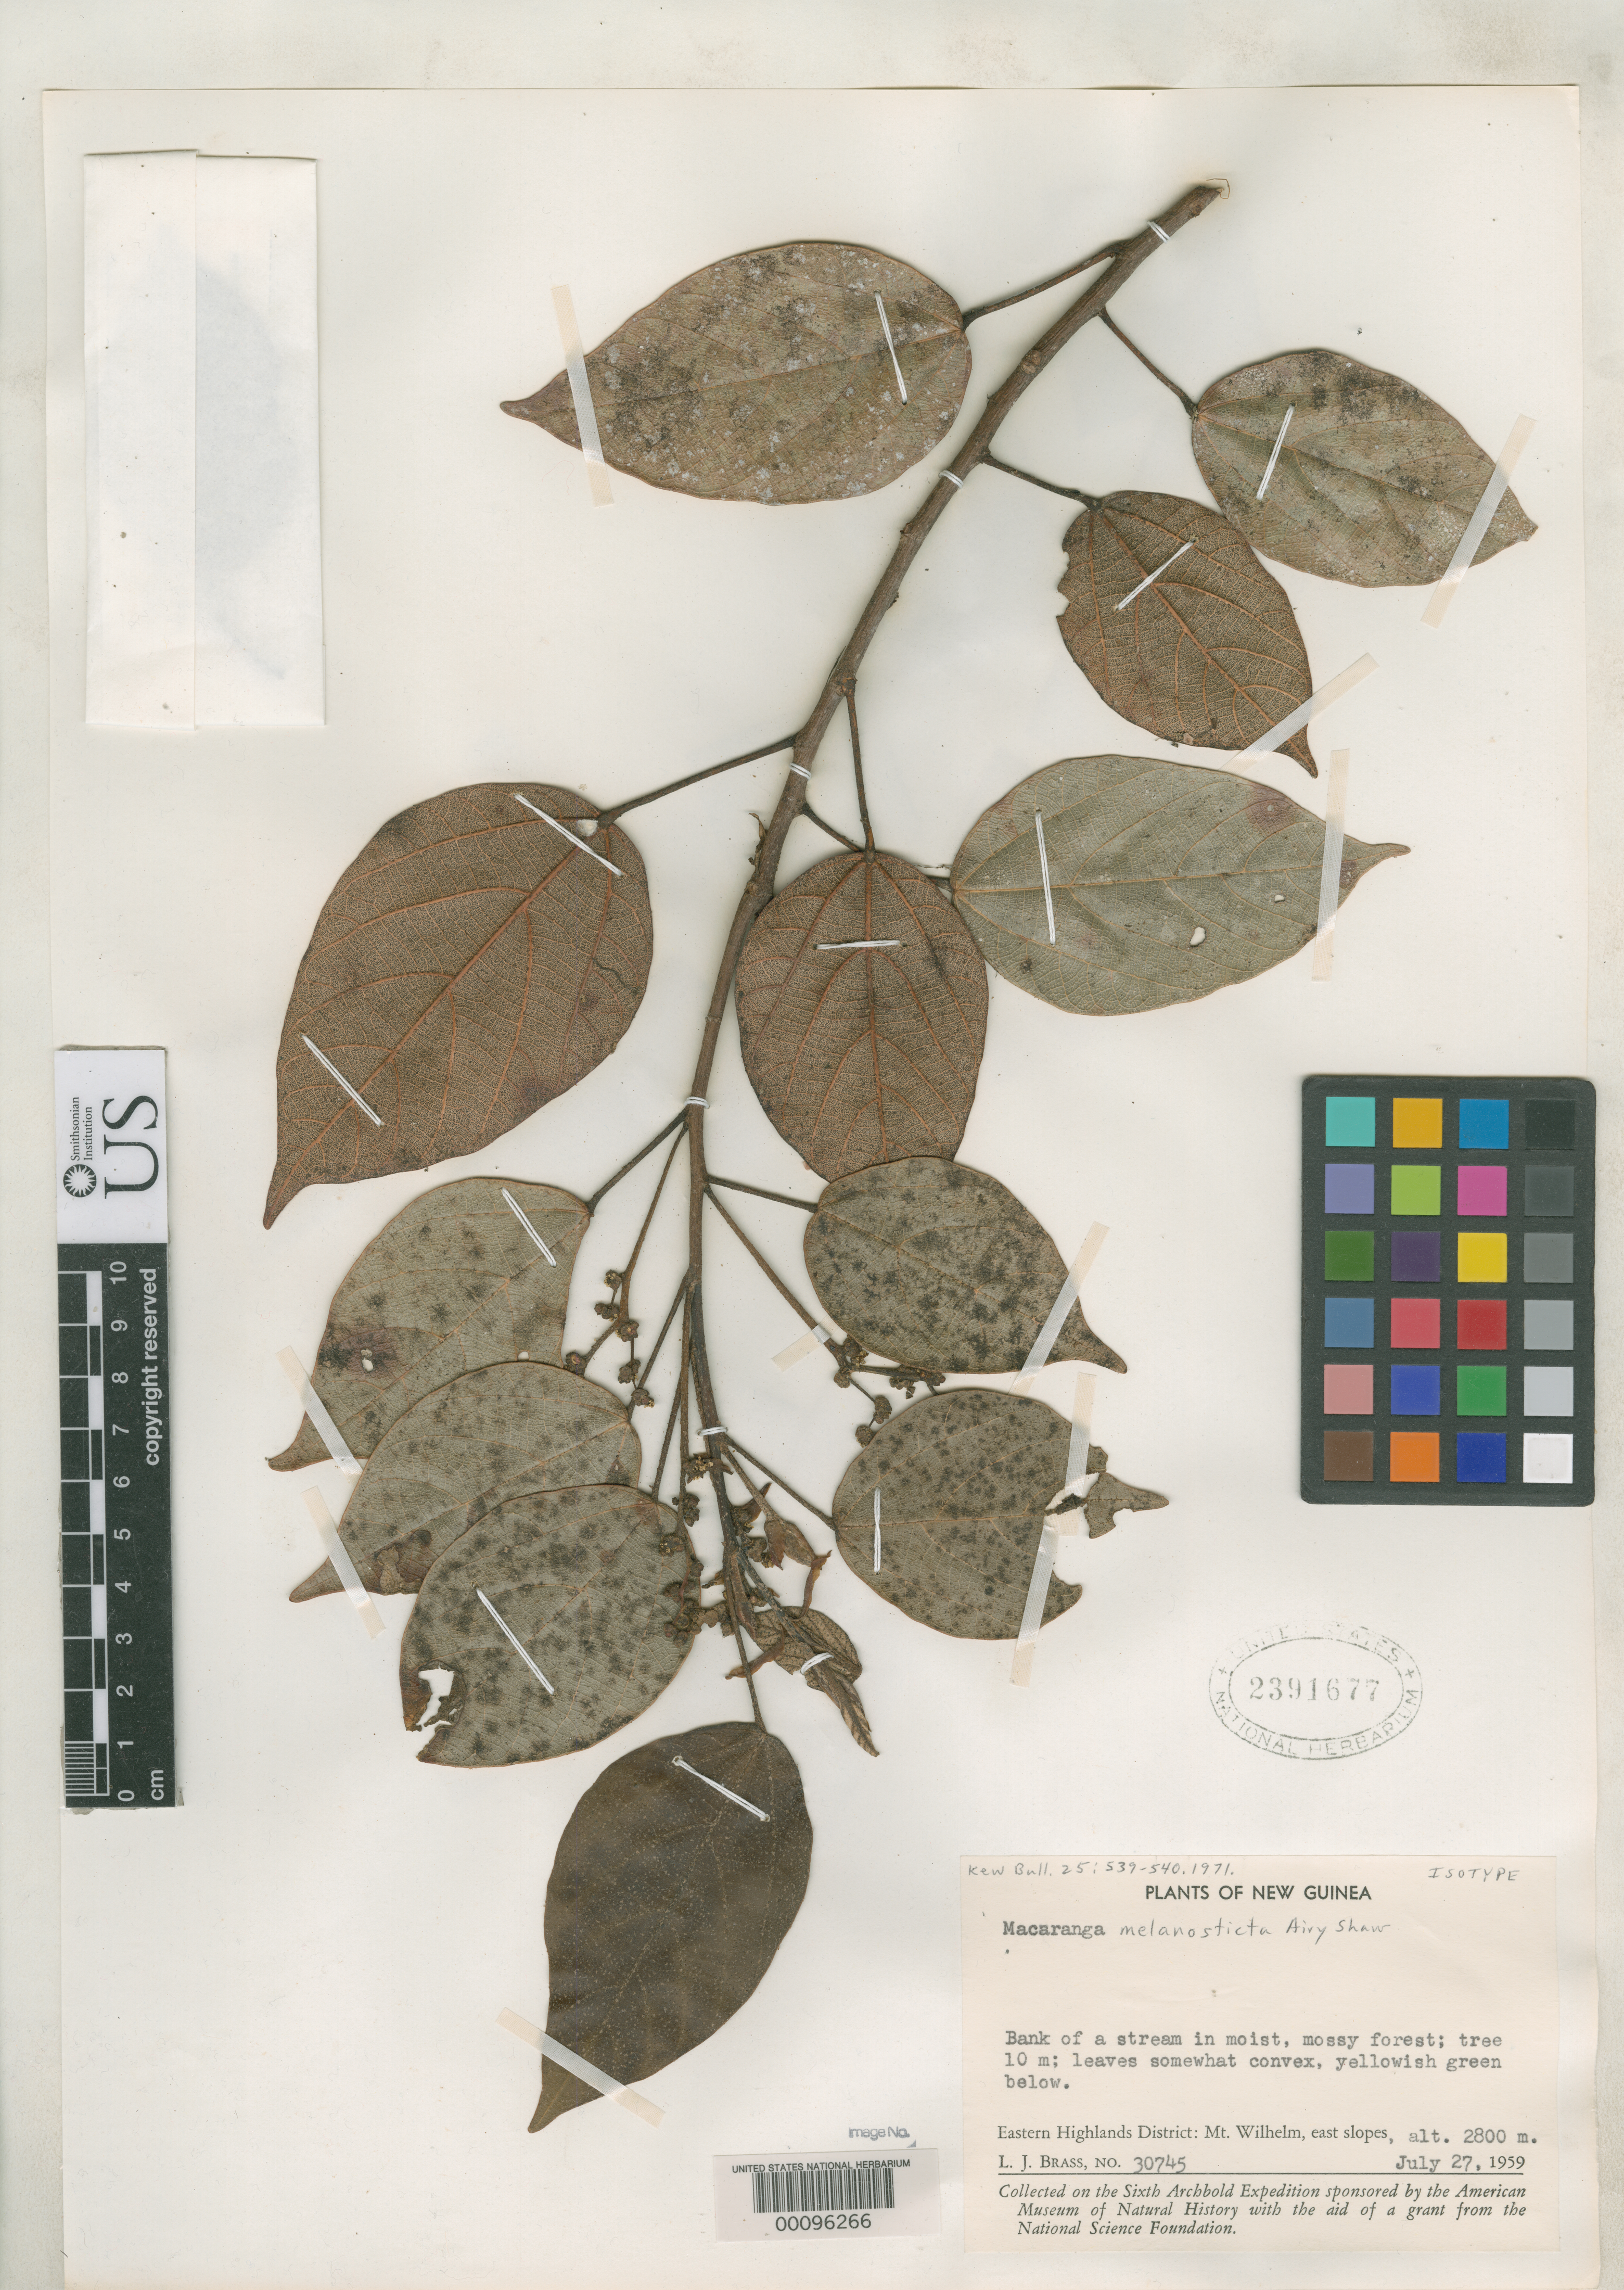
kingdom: Plantae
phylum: Tracheophyta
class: Magnoliopsida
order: Malpighiales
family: Euphorbiaceae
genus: Macaranga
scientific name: Macaranga melanosticta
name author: Airy Shaw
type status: Isotype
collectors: L. J. Brass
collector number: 30745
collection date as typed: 27 Jul 1959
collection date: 1959-07-27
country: Papua New Guinea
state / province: Eastern Highlands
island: New Guinea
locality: Mt. Wilhelm E slopes.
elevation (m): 2800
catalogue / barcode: US 2391677